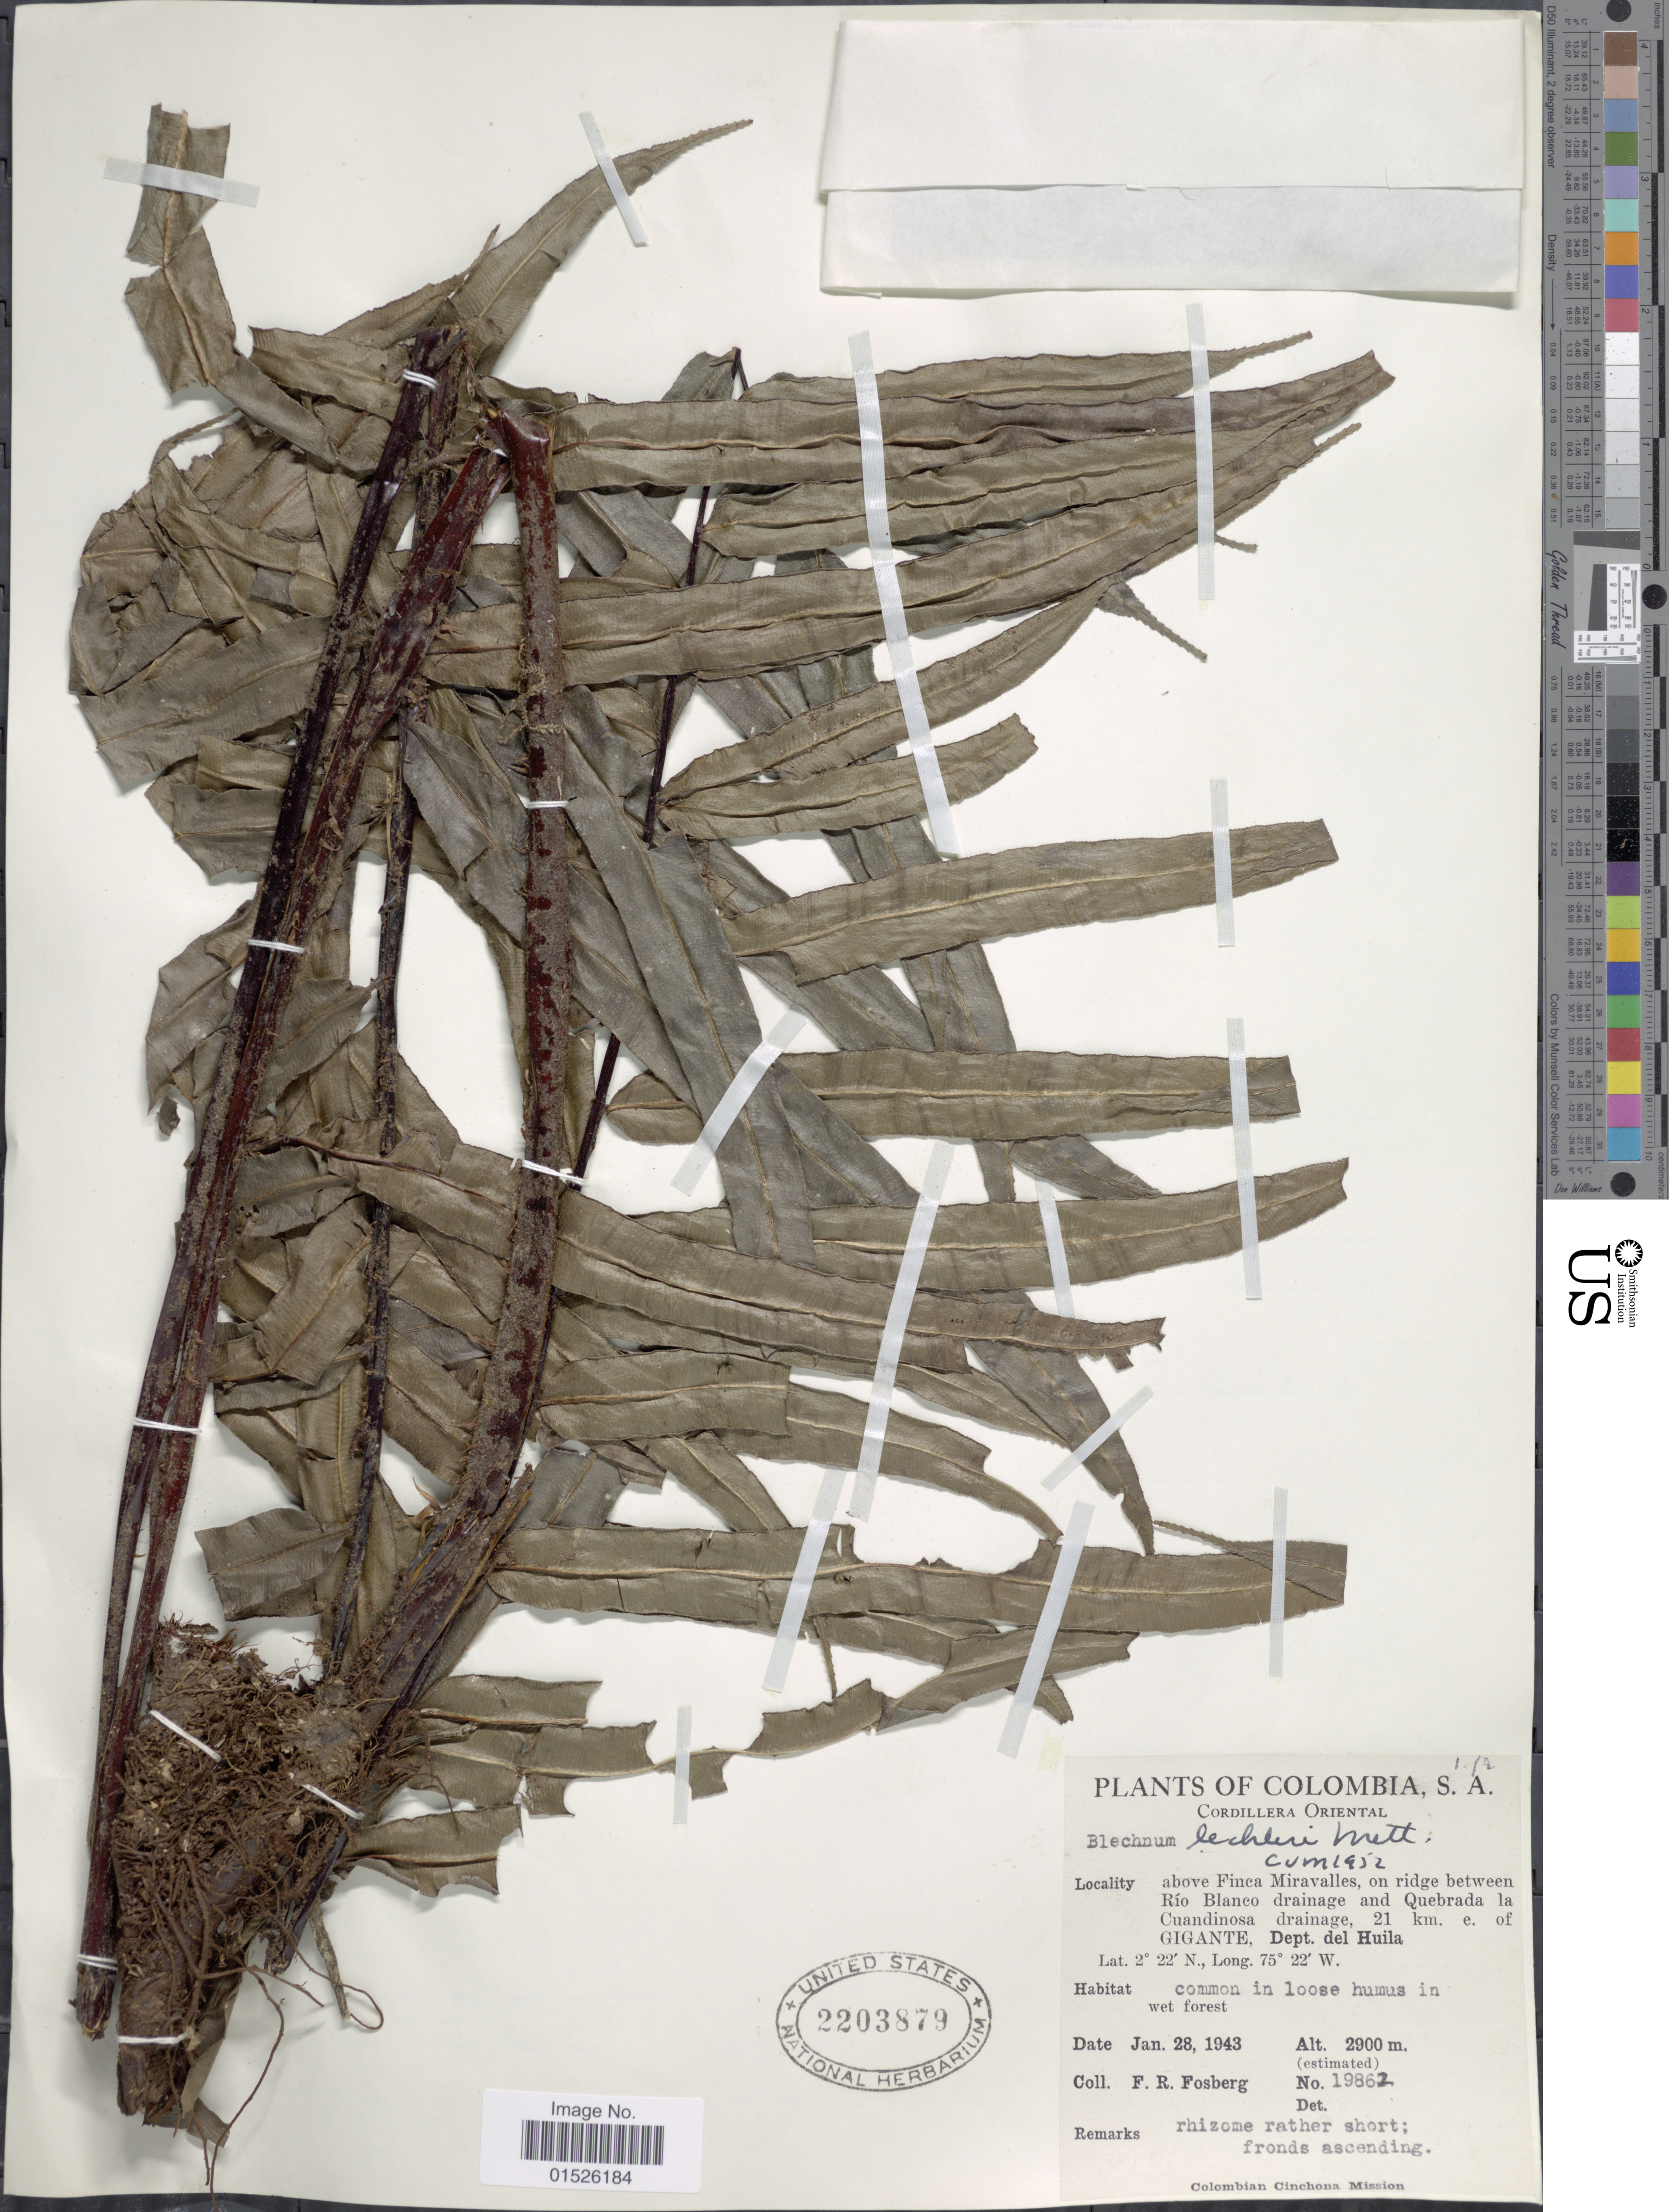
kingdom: Plantae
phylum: Tracheophyta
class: Polypodiopsida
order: Polypodiales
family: Blechnaceae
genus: Blechnum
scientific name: Blechnum lechleri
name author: Mett.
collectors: F. R. Fosberg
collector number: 19862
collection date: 1943-01-28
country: Colombia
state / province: Huila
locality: Colombia, S. A., Cordillera Oriental, above Finca Miravillas, on ridge between Rio Blanco drainage and Quebrada la Cuandinosa drainage, 21 km e. of GIGANTE, Dept. del Huila.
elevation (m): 2900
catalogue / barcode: US 2203879